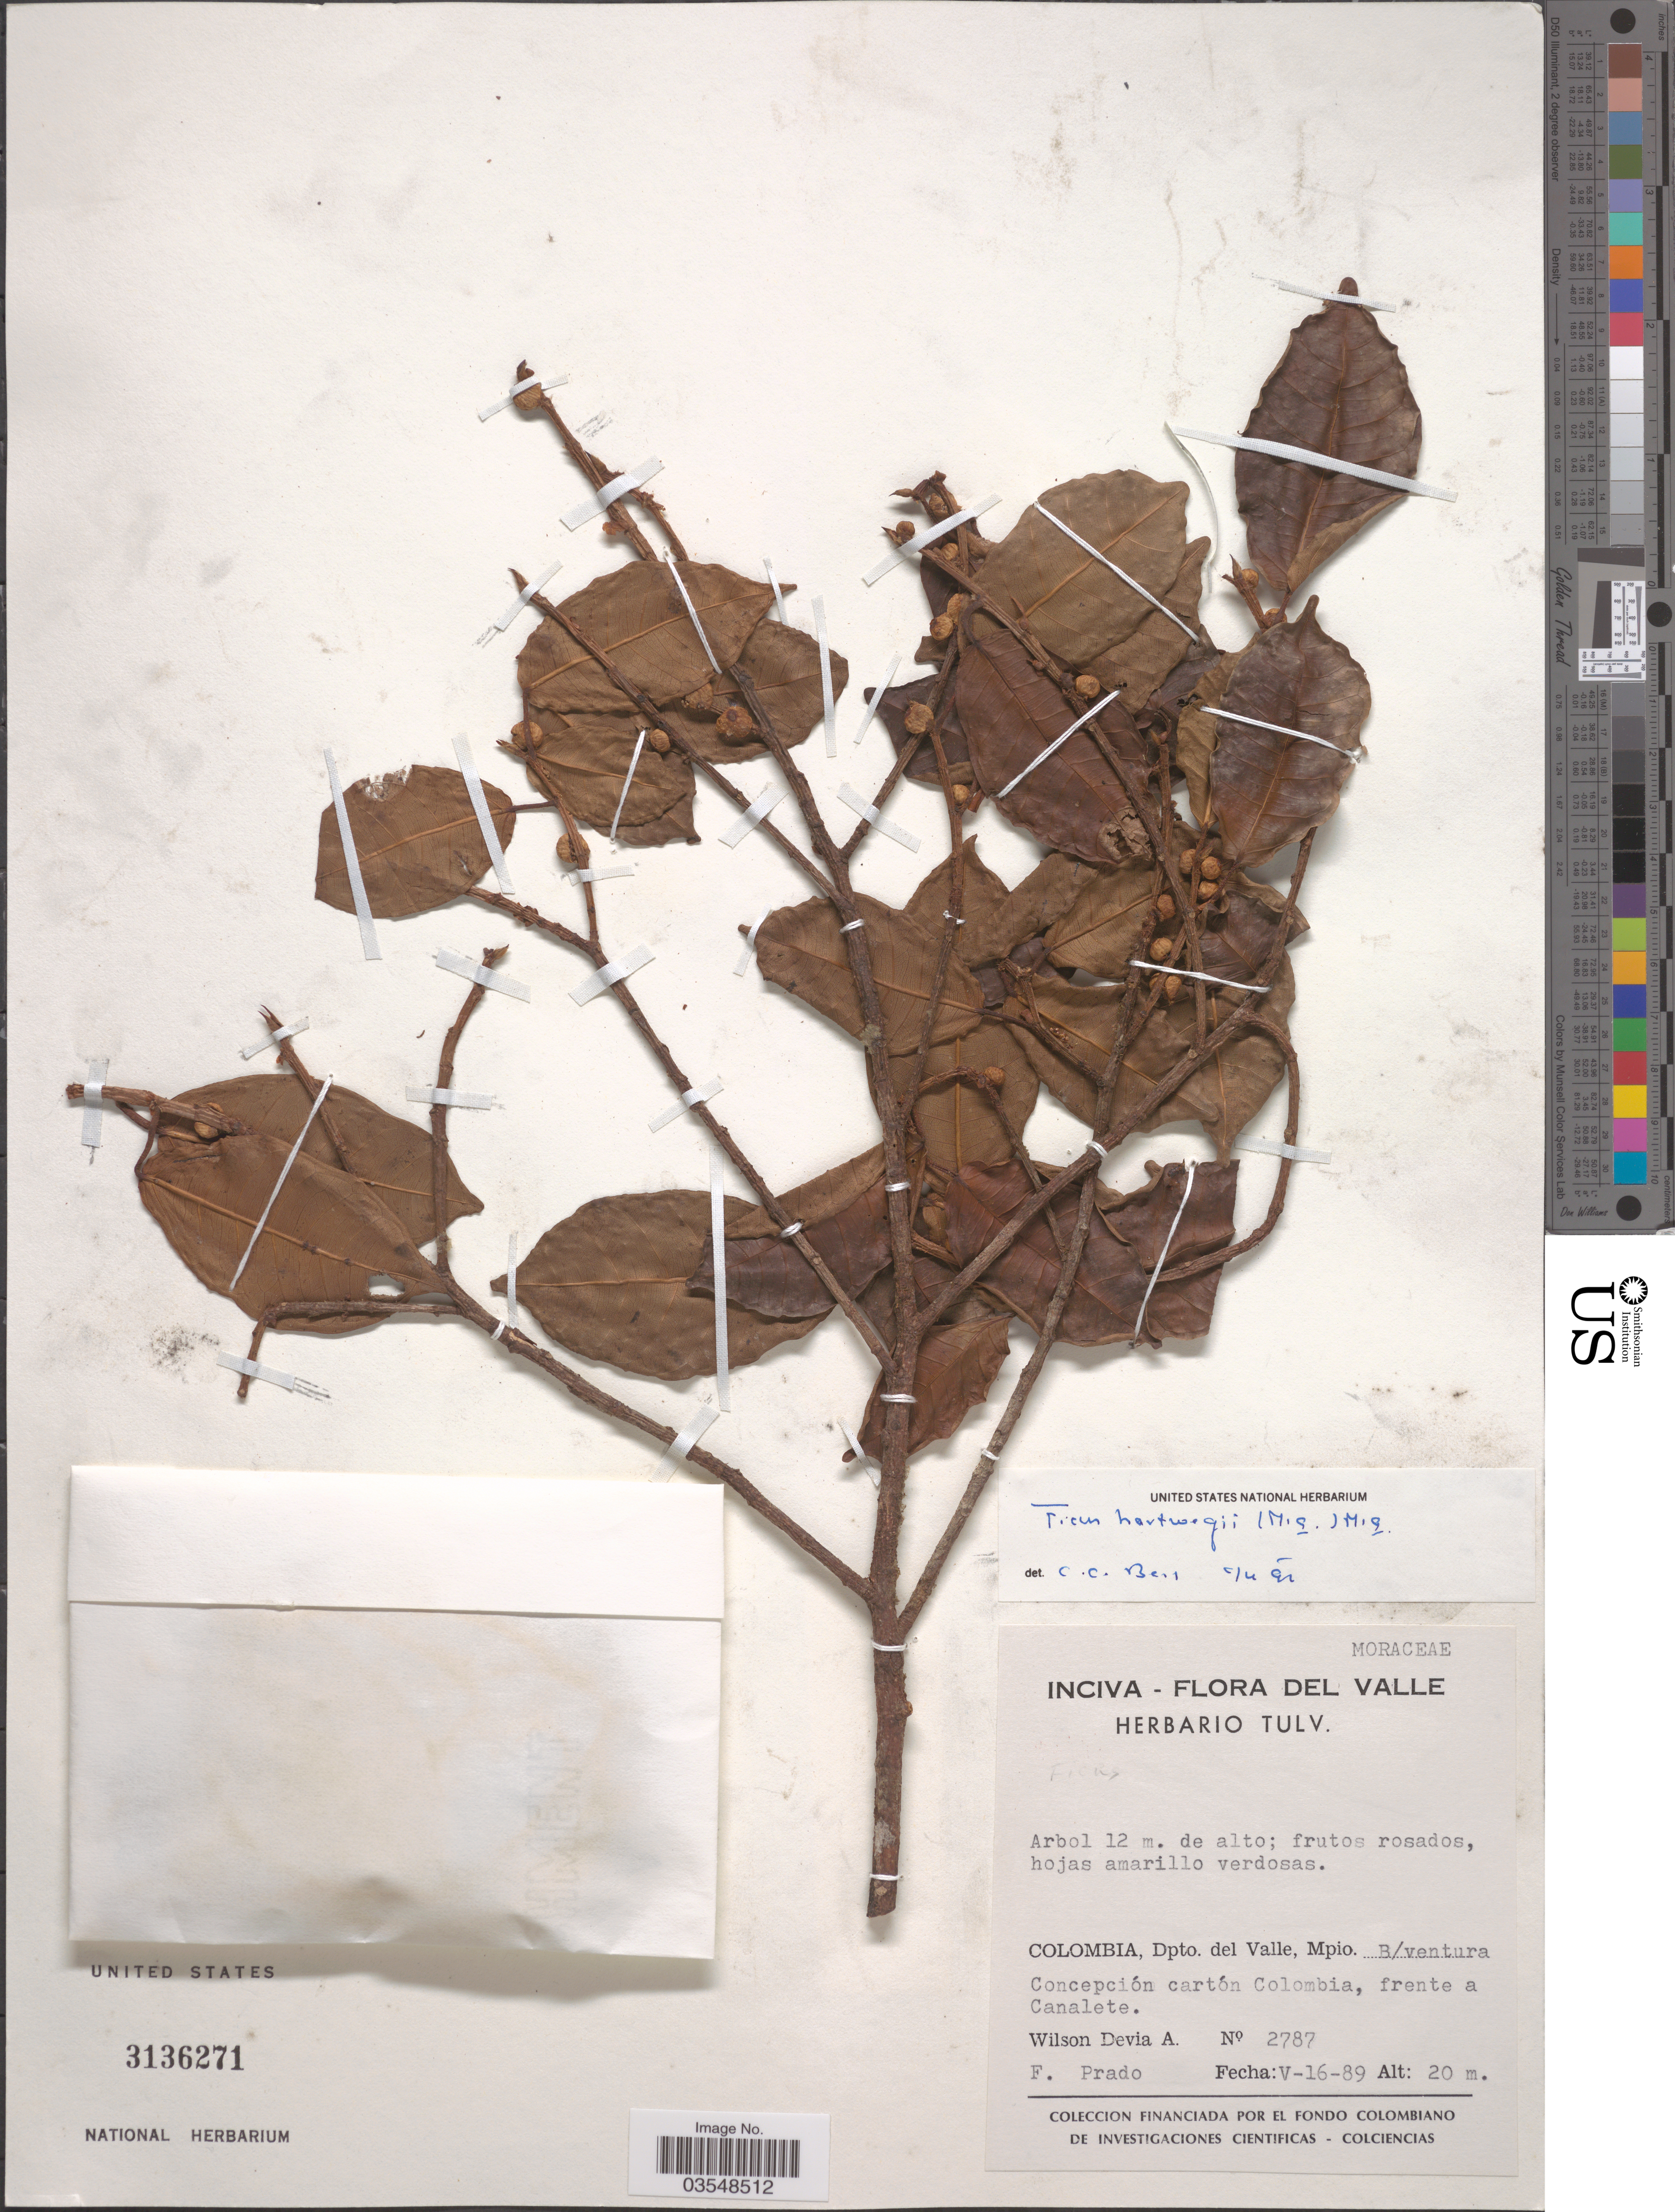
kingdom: Plantae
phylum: Tracheophyta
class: Magnoliopsida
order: Rosales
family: Moraceae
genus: Ficus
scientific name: Ficus hartwegii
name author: (Miq.) Miq.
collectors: W. Devia A. & F. Prado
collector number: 2787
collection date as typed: Transcribed d/m/y: 16/5/89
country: Colombia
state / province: Valle del Cauca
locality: Dpto. del Valle, Mpio. B/ventura. Concepción cartón Colombia, frente al Canalete.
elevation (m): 20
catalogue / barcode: US 3136271